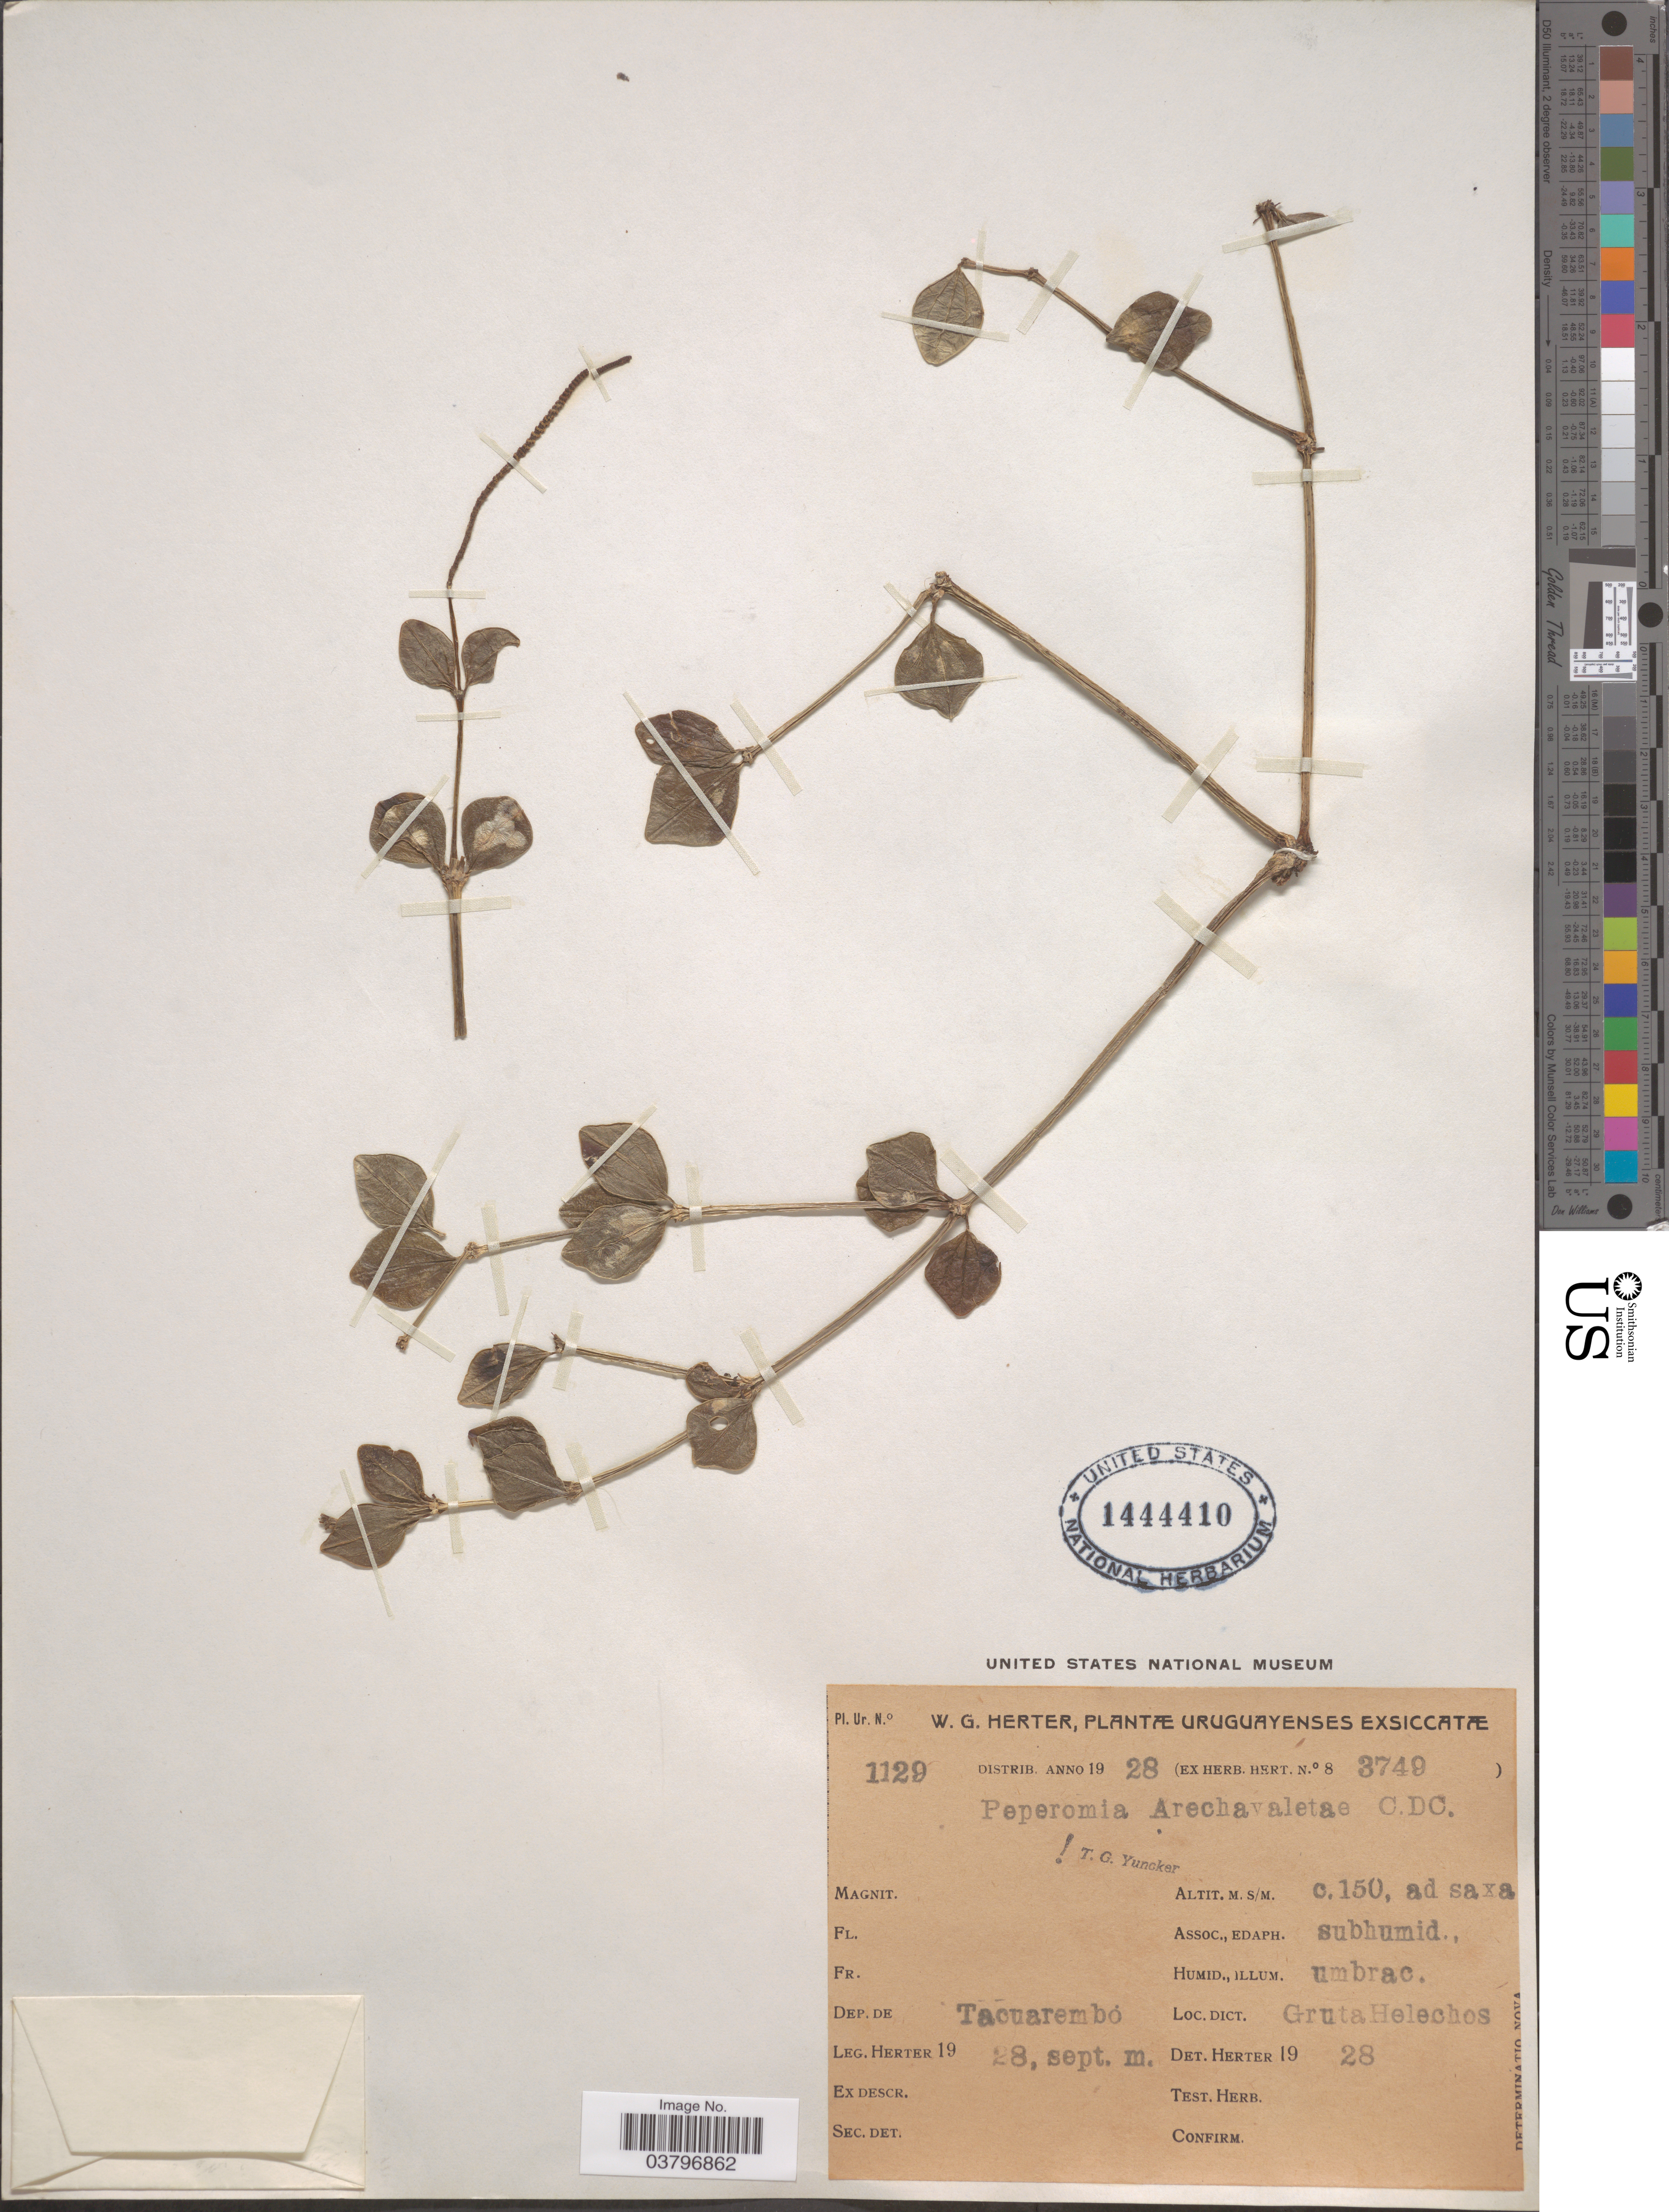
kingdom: Plantae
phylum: Tracheophyta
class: Magnoliopsida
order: Piperales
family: Piperaceae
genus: Peperomia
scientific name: Peperomia arechavaletae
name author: C. DC.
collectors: W. G. Herter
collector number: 1129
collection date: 1928-09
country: Uruguay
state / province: Tacuarembó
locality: Dep. de Tacuarembó. Dict. Gruta Helechos.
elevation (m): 150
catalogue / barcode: US 1444410